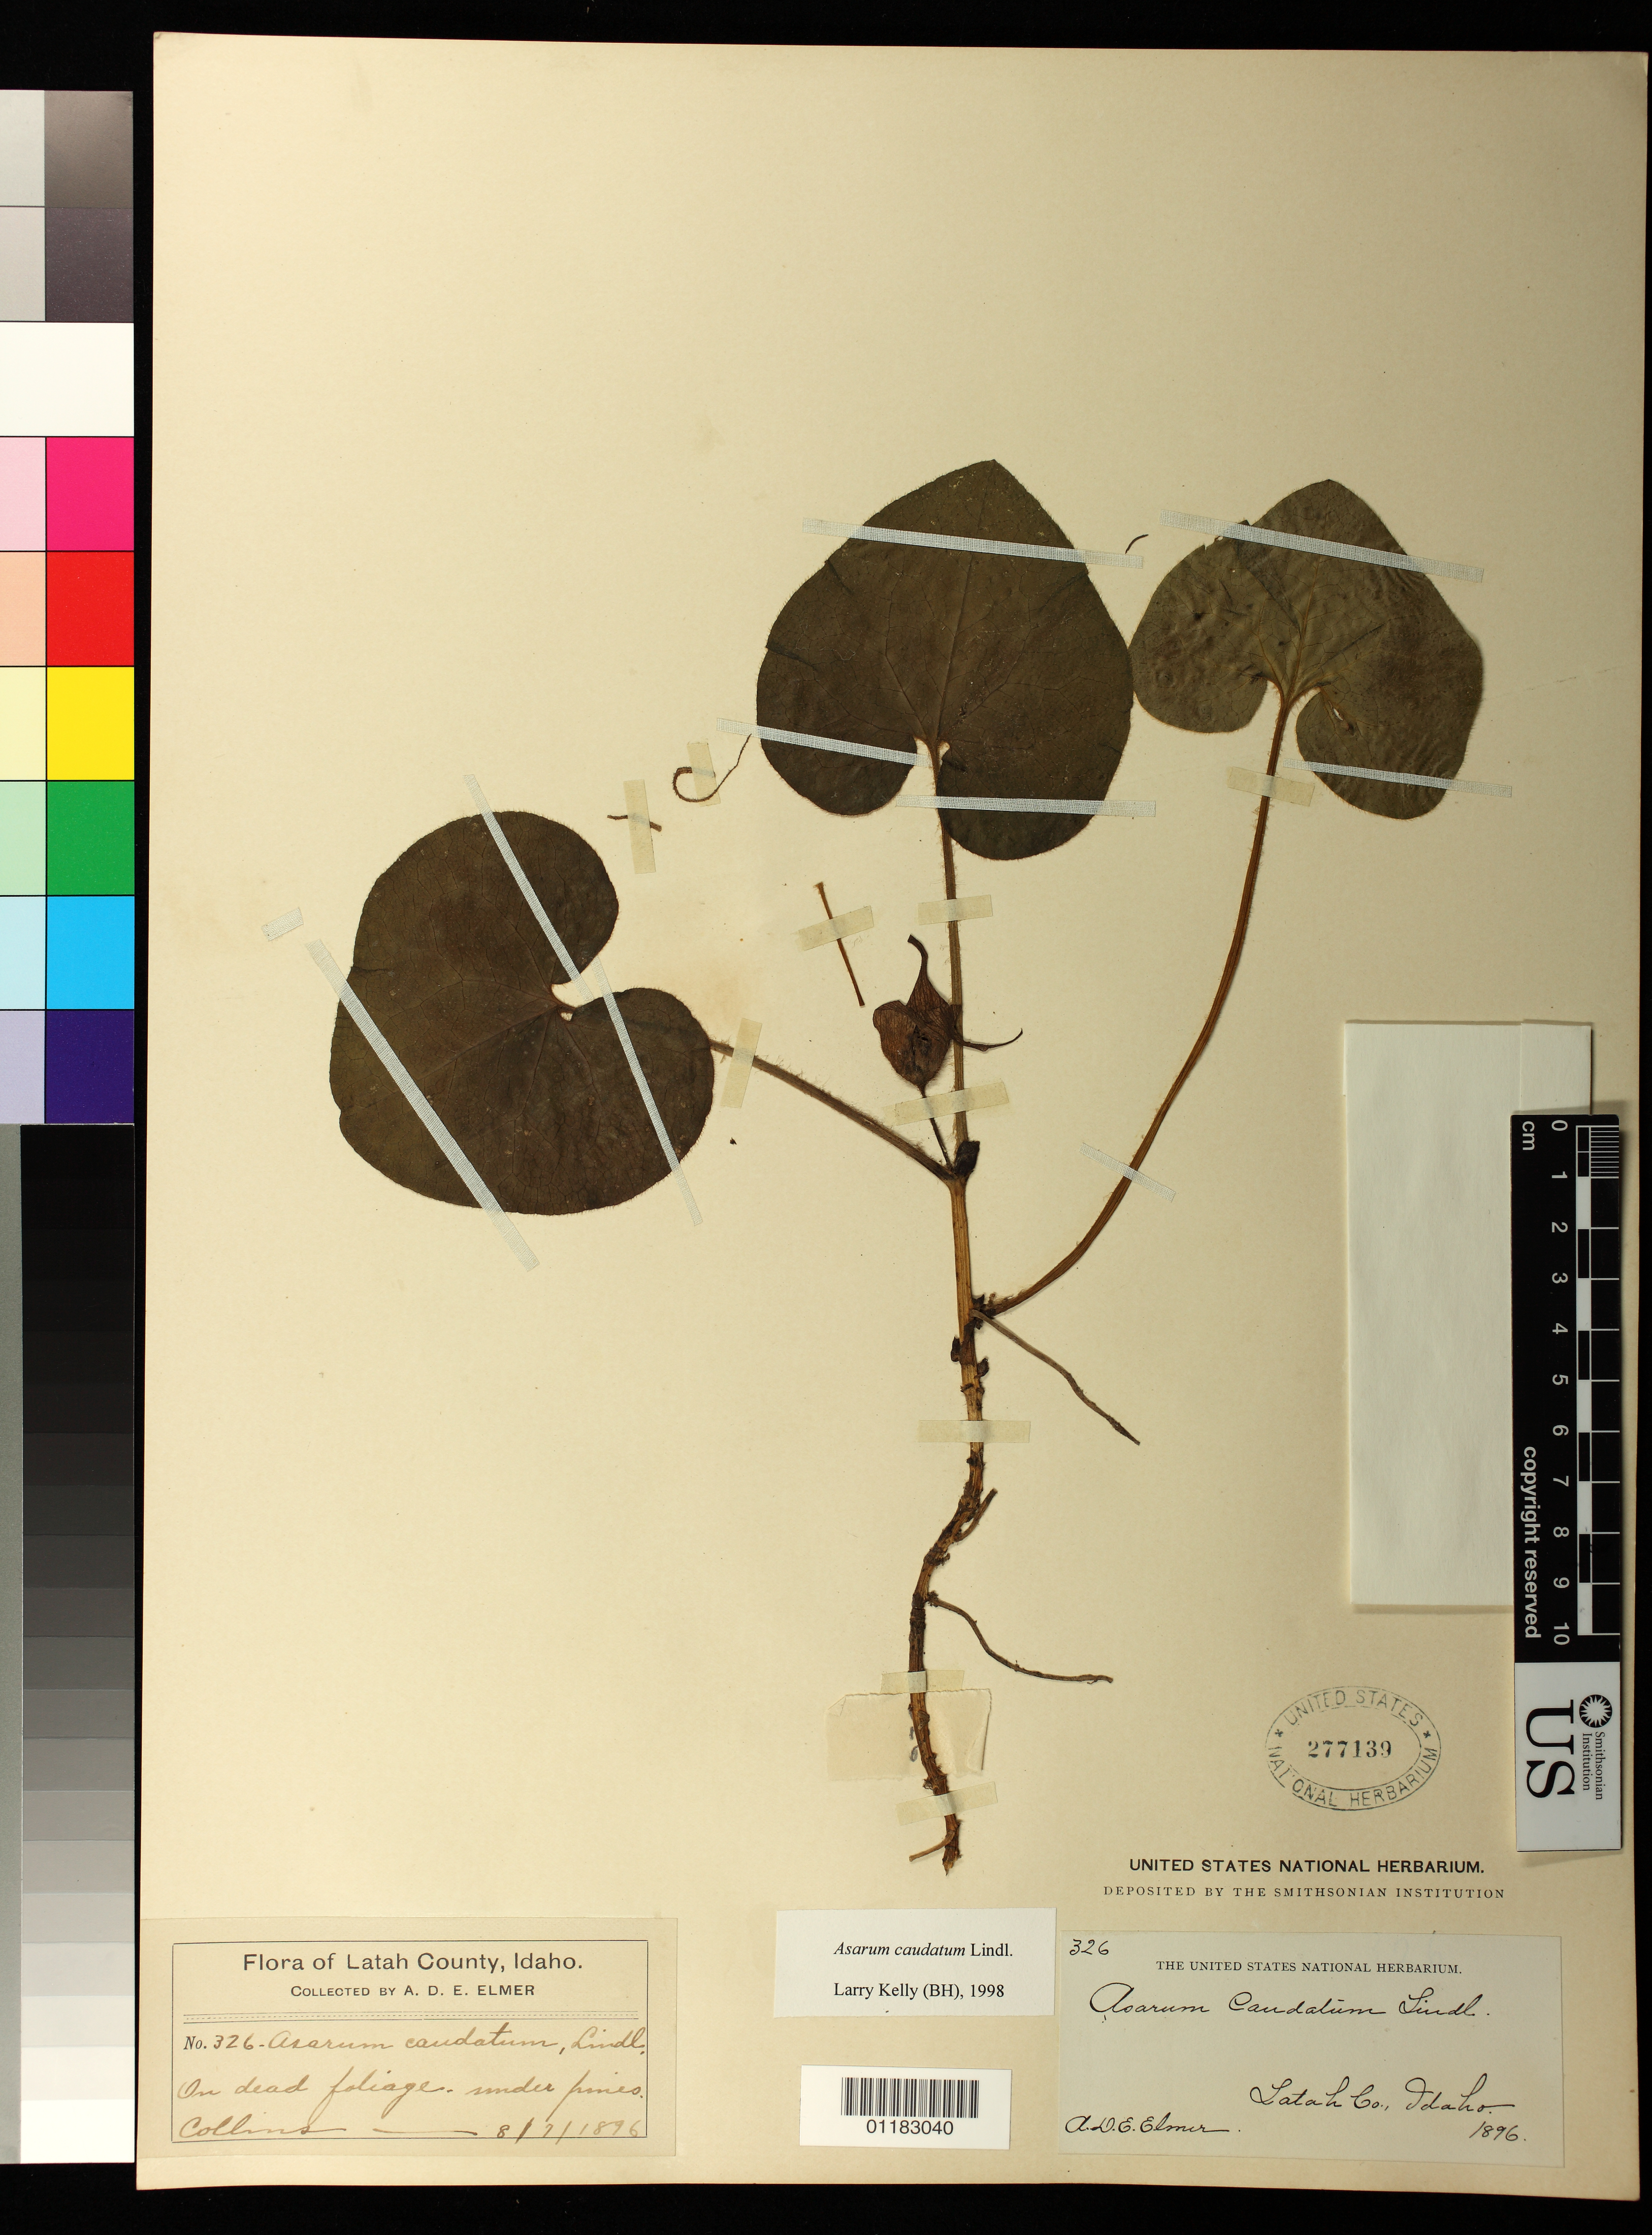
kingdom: Plantae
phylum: Tracheophyta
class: Magnoliopsida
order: Piperales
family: Aristolochiaceae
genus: Asarum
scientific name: Asarum caudatum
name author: Lindl.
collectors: A. D. E. Elmer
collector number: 326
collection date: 1896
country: United States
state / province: Idaho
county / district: Latah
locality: Latah County, Idaho.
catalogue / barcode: US 277139